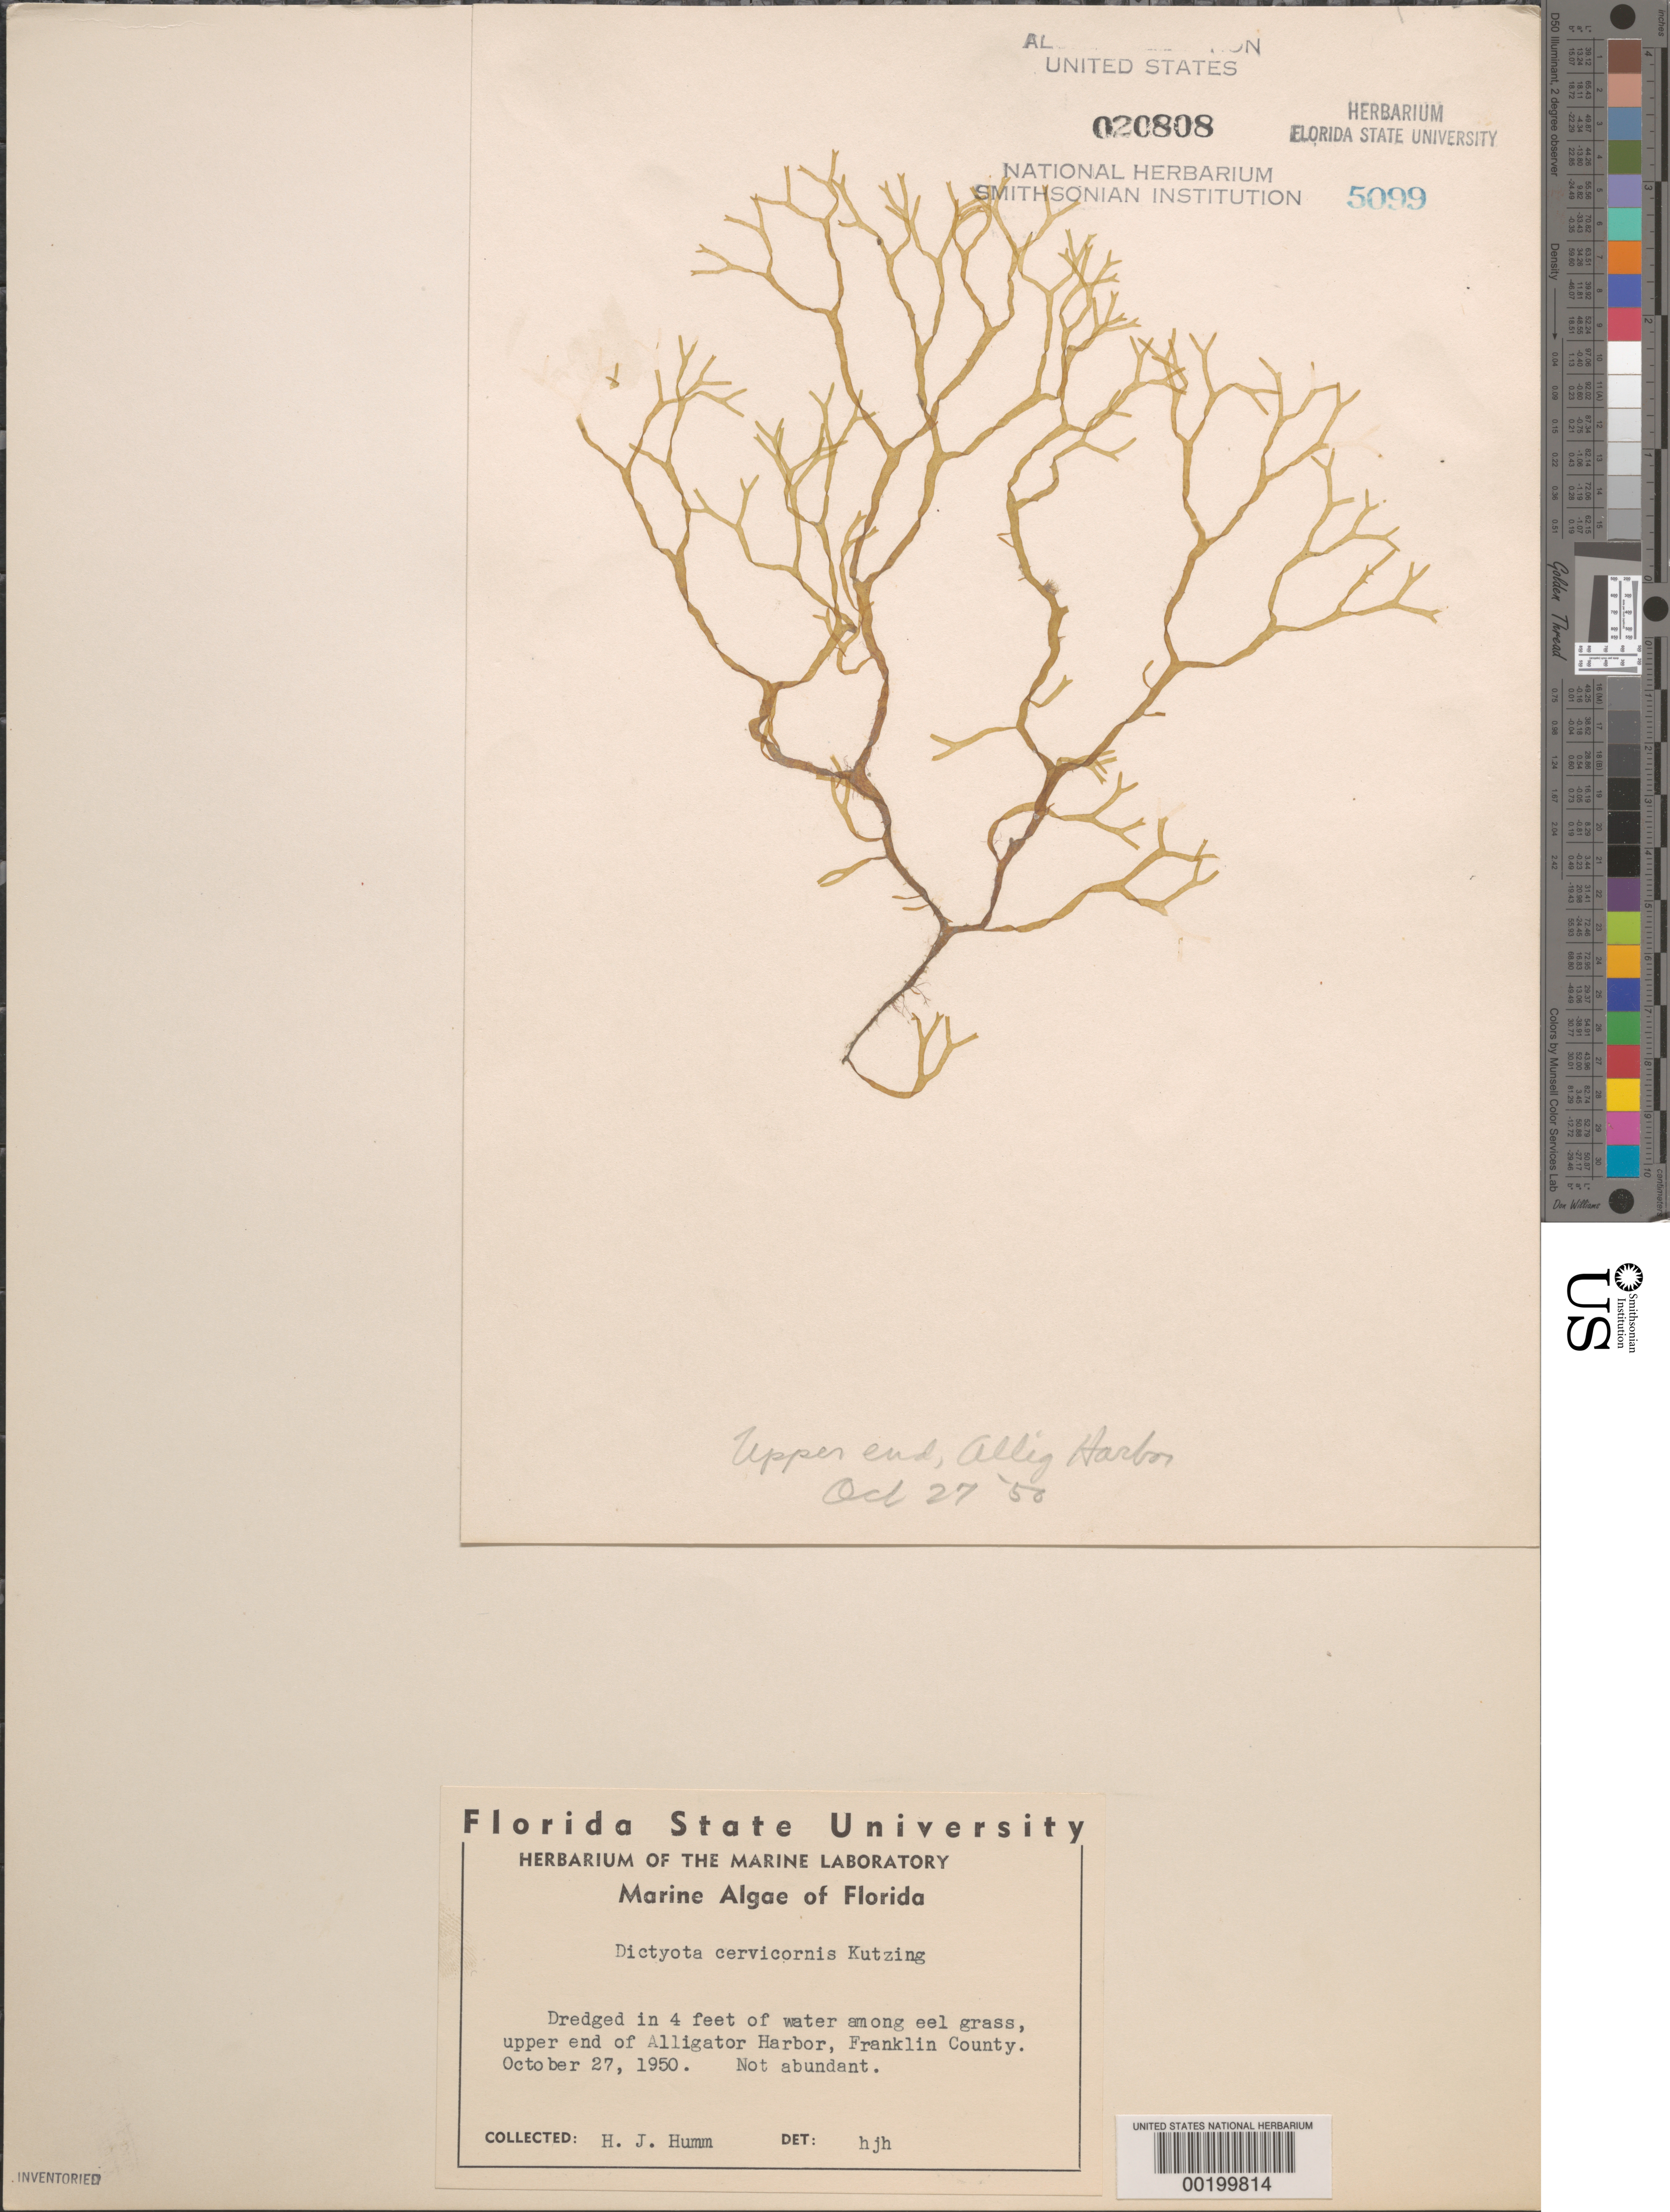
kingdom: Chromista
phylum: Ochrophyta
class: Phaeophyceae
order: Dictyotales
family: Dictyotaceae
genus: Dictyota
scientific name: Dictyota cervicornis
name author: Kütz.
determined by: Humm, Harold J.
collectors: H. J. Humm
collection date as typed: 27 Oct 1950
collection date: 1950-10-27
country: United States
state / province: Florida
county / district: Franklin County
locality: Alligator Harbor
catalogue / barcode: US 20808